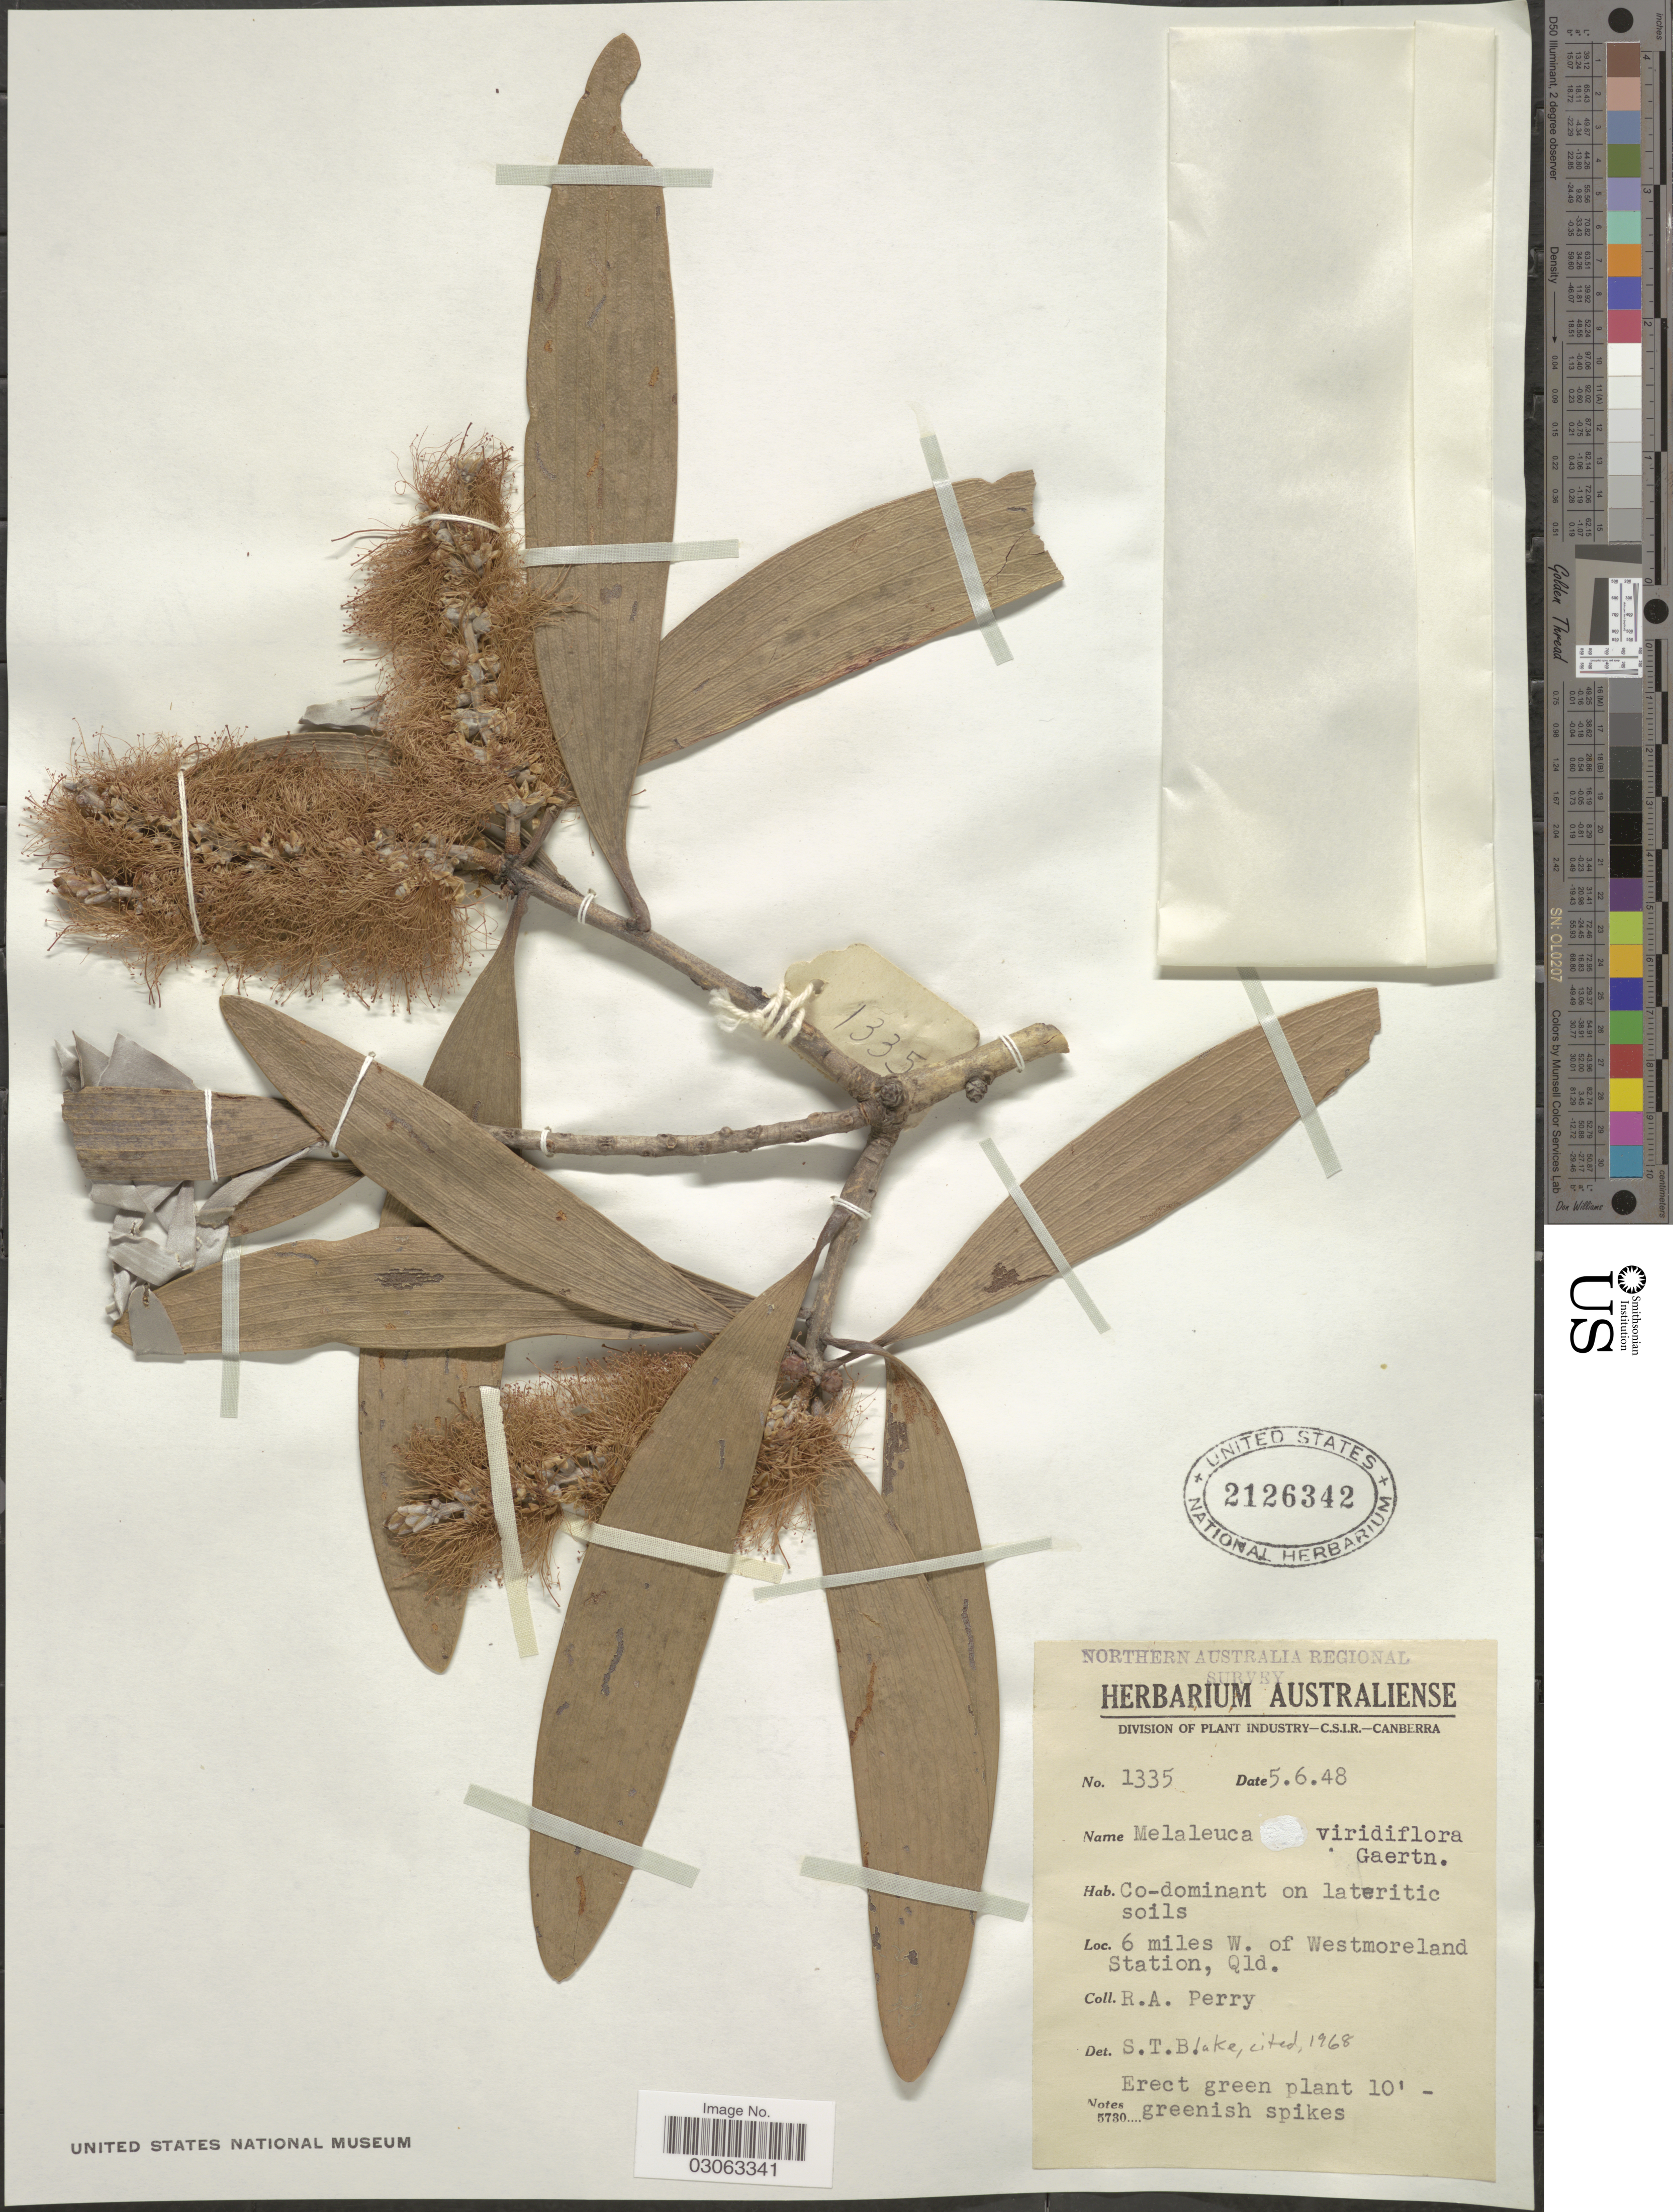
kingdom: Plantae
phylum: Tracheophyta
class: Magnoliopsida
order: Myrtales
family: Myrtaceae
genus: Melaleuca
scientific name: Melaleuca viridiflora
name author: Sol. ex Gaertn.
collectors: Perry, R. A.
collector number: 1335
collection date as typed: Transcribed d/m/y: 5/6/48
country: Australia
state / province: Queensland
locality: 6 miles W. of Westmoreland Station, Qld.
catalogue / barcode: US 2126342